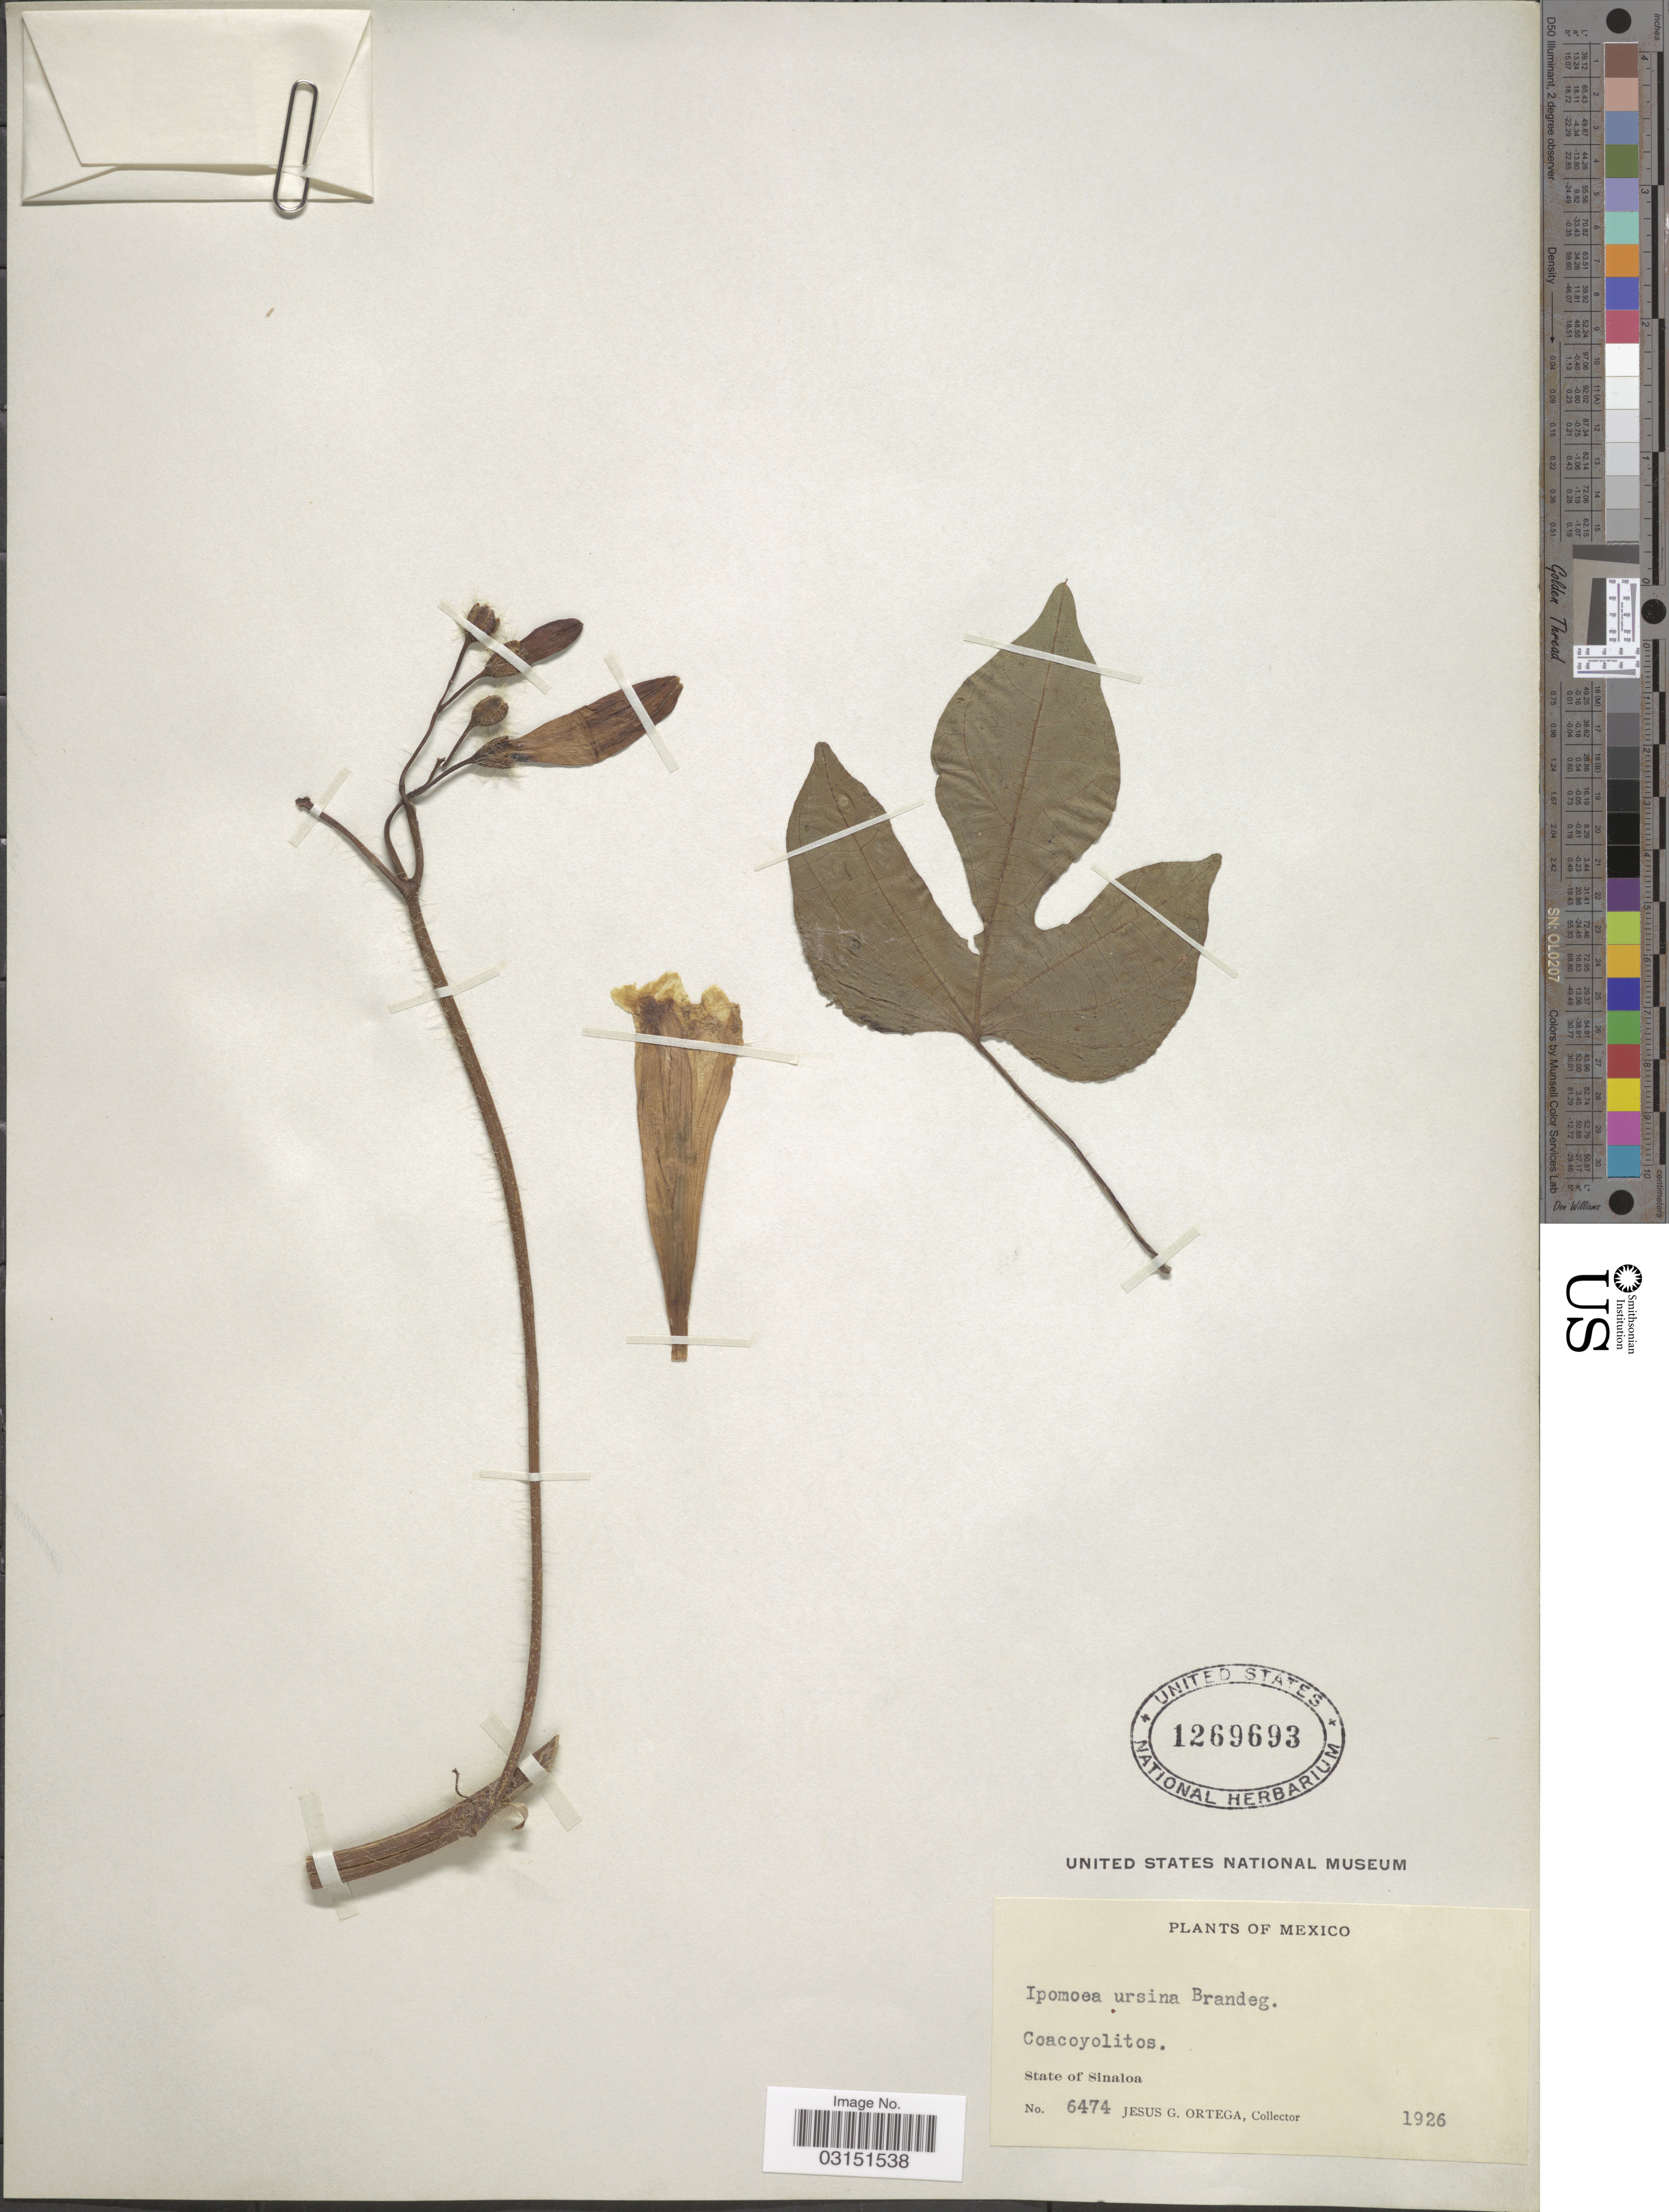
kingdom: Plantae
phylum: Tracheophyta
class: Magnoliopsida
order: Solanales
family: Convolvulaceae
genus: Ipomoea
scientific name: Ipomoea suaveolens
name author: (M. Martens & Galeotti) Hemsl.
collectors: J. Ortega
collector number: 6474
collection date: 1926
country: Mexico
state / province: Sinaloa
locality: Coacoyolitos.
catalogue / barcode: US 1269693